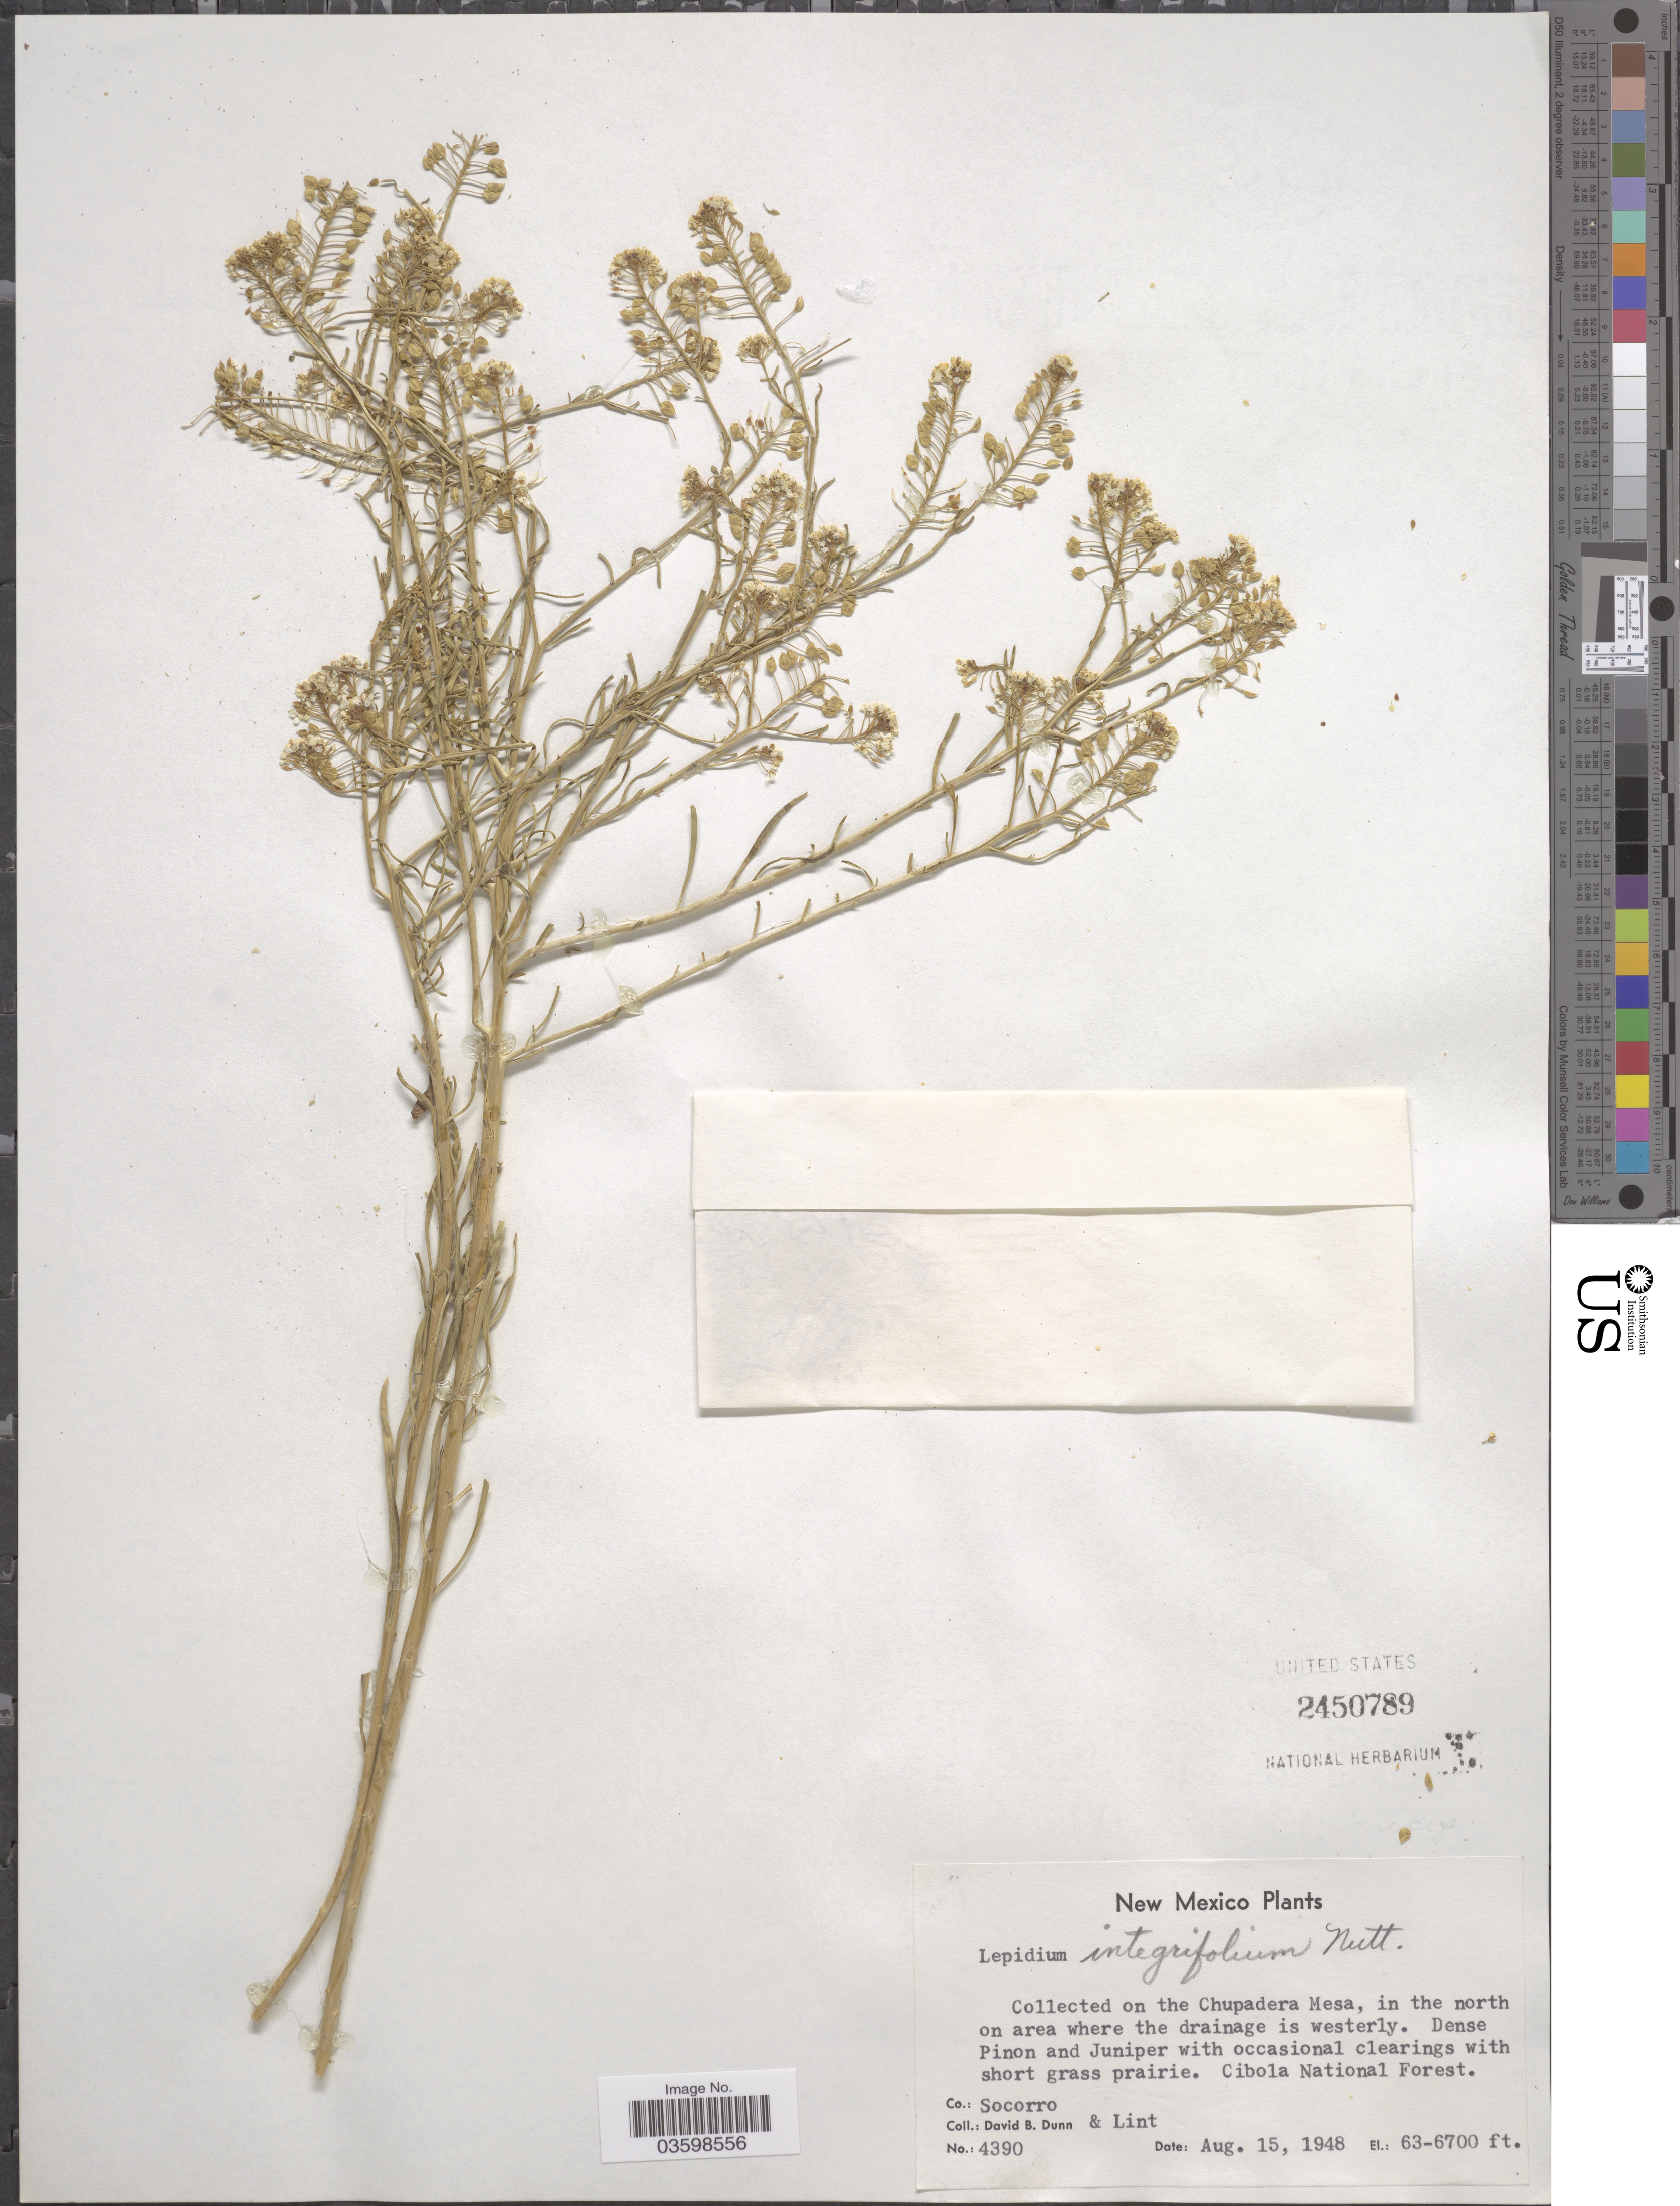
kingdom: Plantae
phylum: Tracheophyta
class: Magnoliopsida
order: Brassicales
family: Brassicaceae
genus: Lepidium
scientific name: Lepidium integrifolium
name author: Nutt.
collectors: D. B. Dunn & -. Lint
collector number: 4390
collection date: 1948-08-15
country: United States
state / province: New Mexico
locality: On the Chupadera Mesa, in the north on area where the drainage is westerly. Cibola National Forest. Co.: Socorro.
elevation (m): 1920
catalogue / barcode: US 2450789